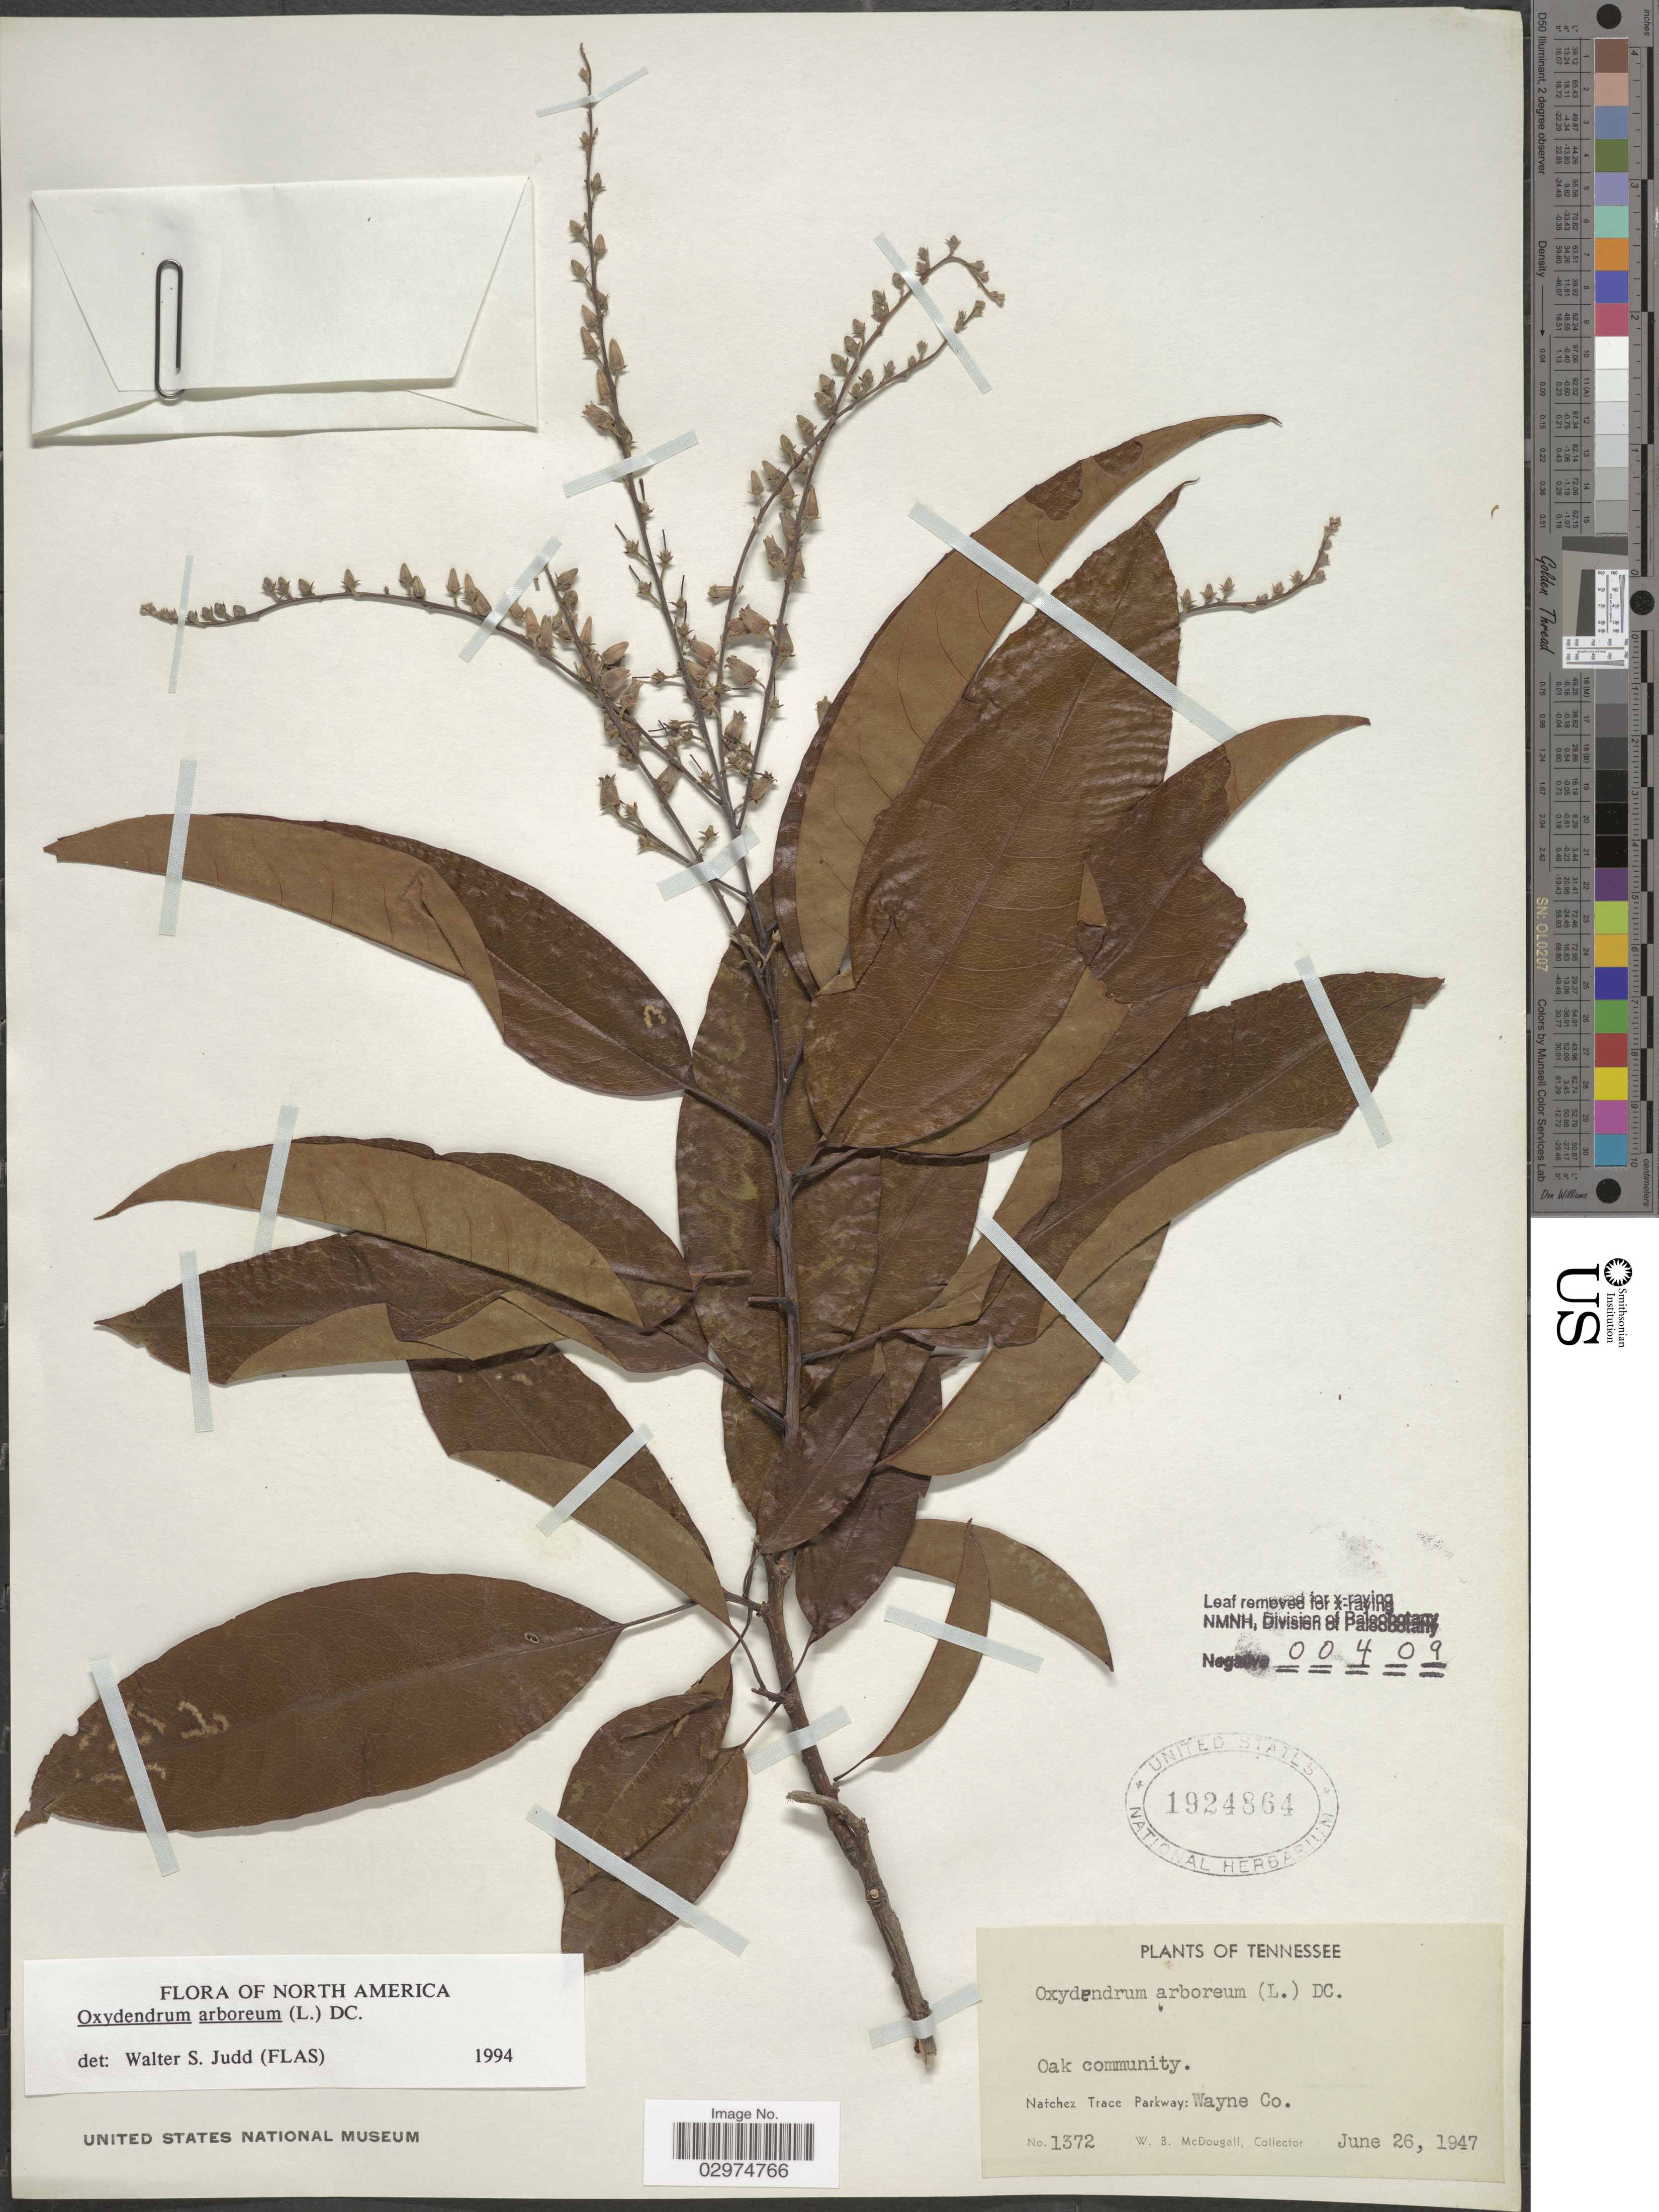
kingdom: Plantae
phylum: Tracheophyta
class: Magnoliopsida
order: Ericales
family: Ericaceae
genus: Oxydendrum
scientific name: Oxydendrum arboreum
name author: (L.) DC.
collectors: W. B. McDougall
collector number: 1372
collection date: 1947-06-26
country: United States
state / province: Tennessee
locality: Oak community, Natchez Trace Parkway, Wayne Co.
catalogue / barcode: US 1924864